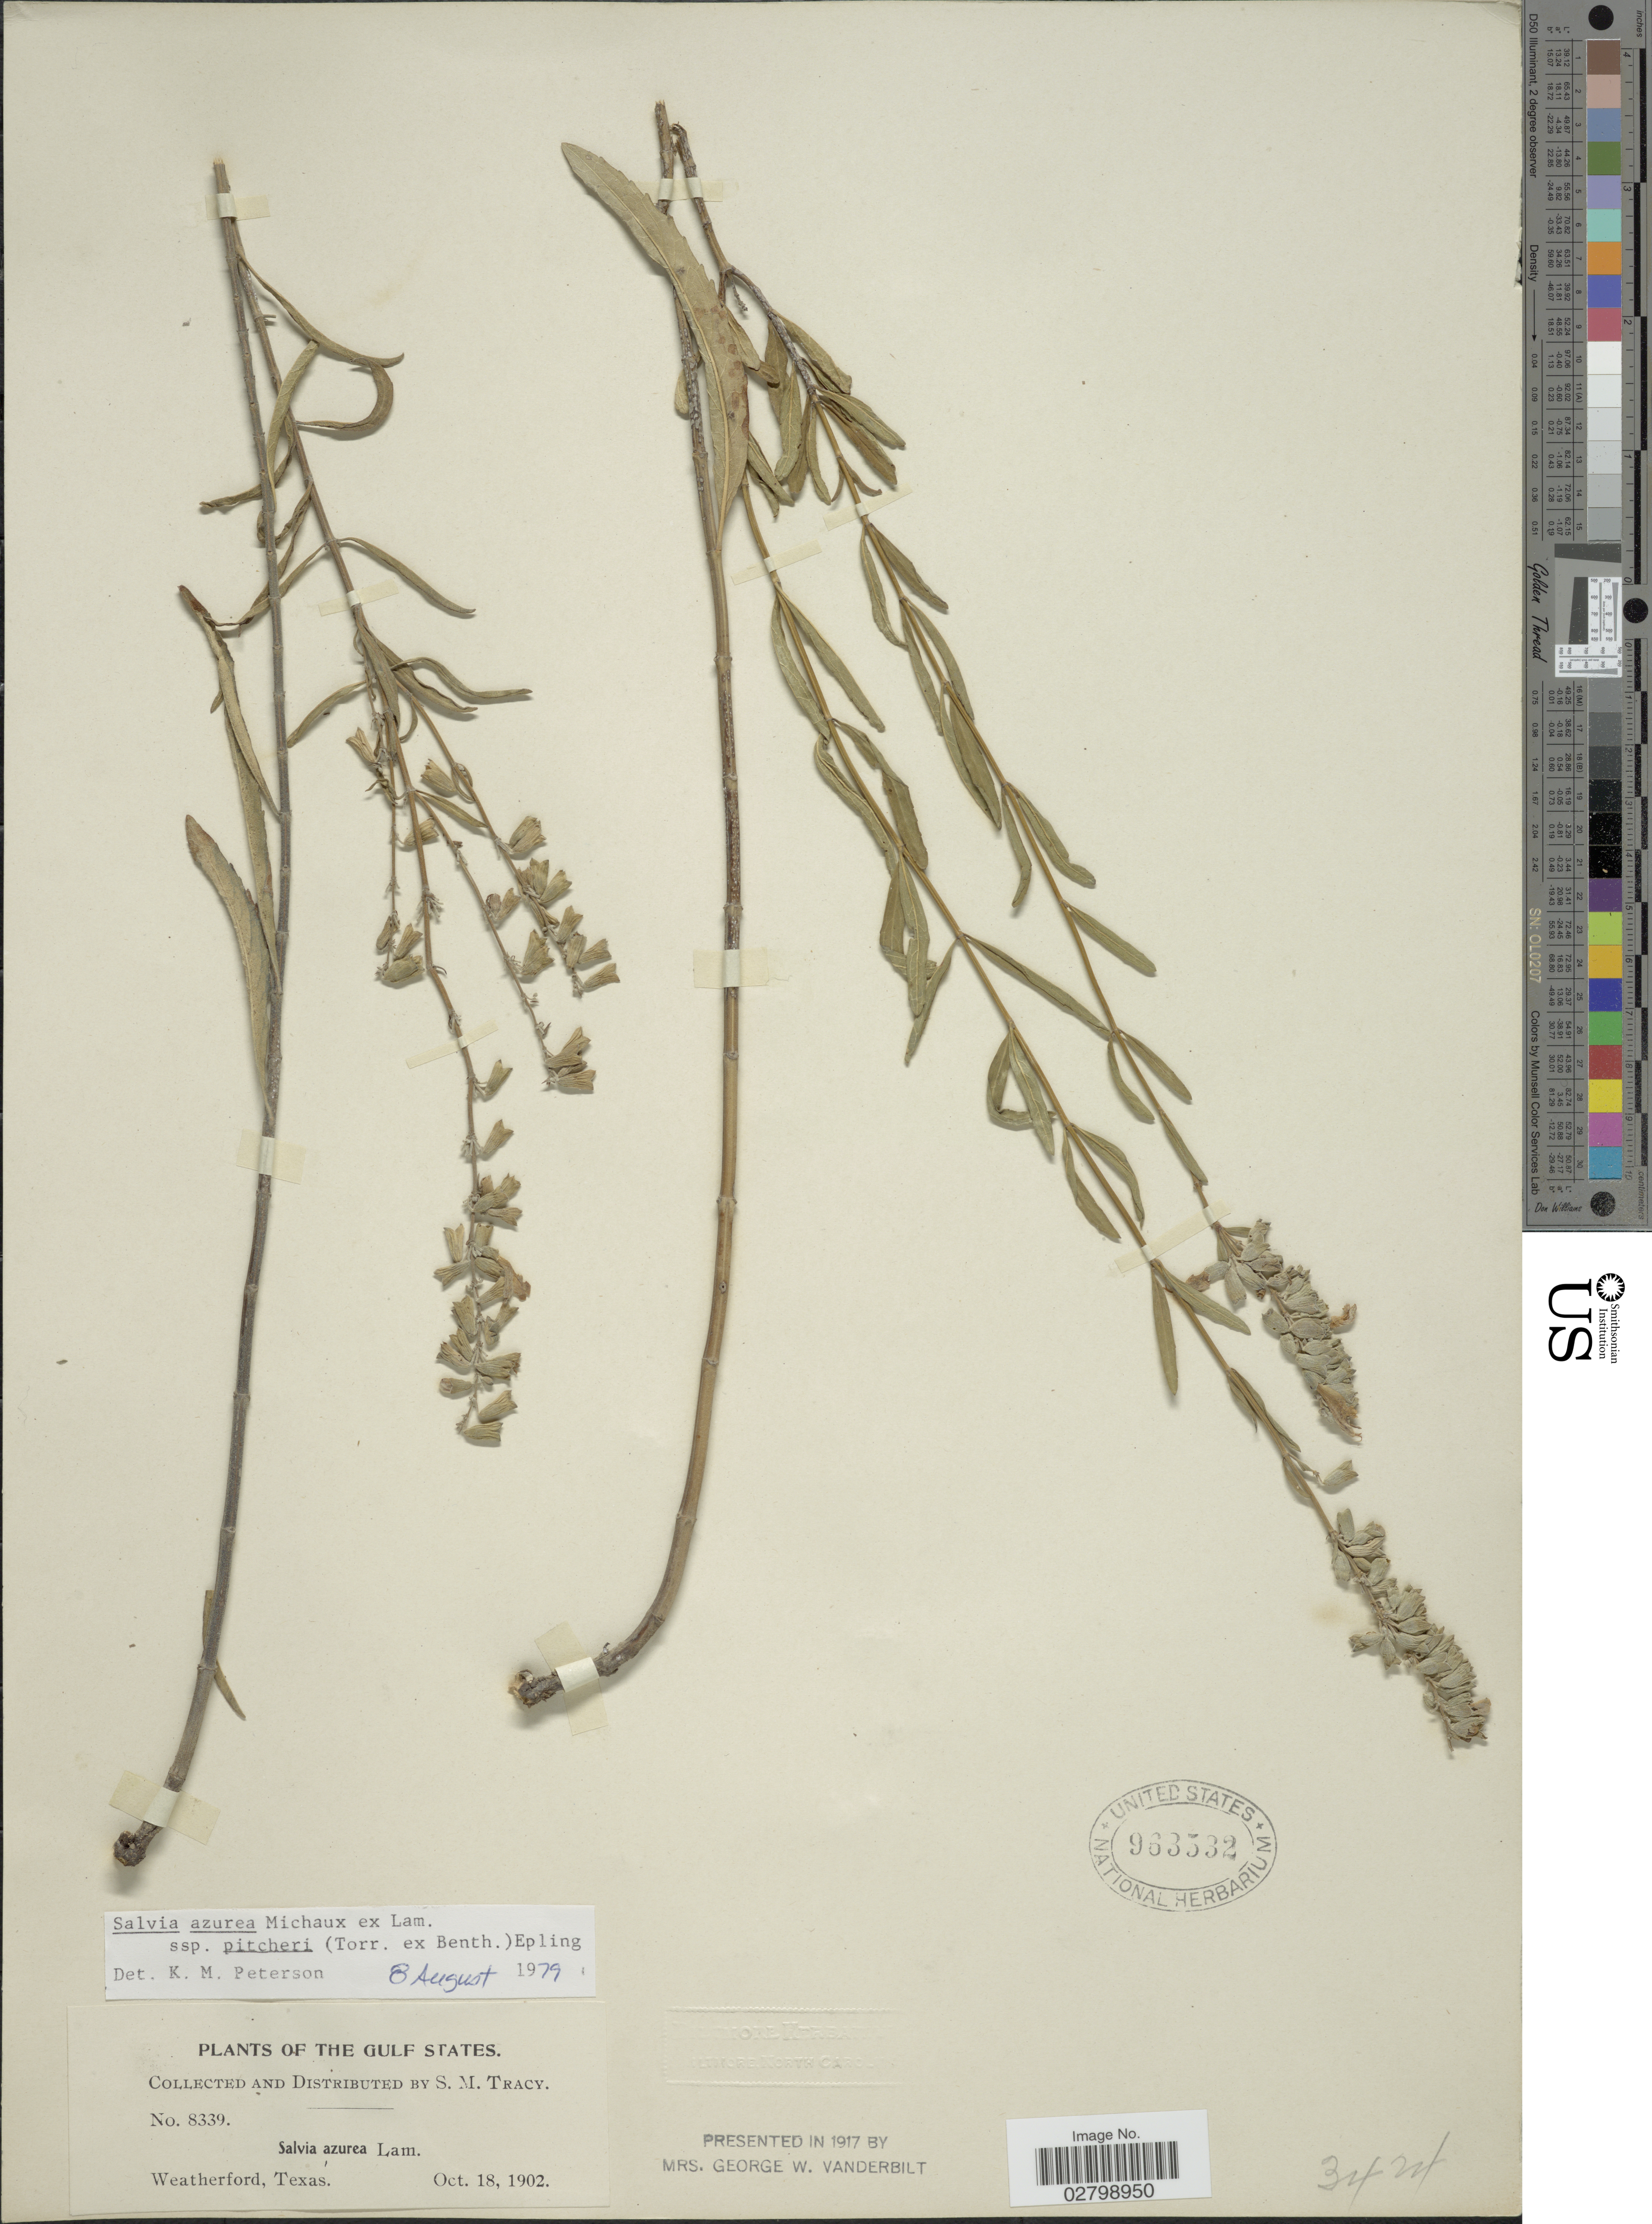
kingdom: Plantae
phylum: Tracheophyta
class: Magnoliopsida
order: Lamiales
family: Lamiaceae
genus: Salvia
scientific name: Salvia azurea subsp. pitcheri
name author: Michx. ex Lam.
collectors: S. M. Tracy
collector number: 8339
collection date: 1902-10-18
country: United States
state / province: Texas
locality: Gulf States. Weatherford.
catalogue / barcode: US 963532